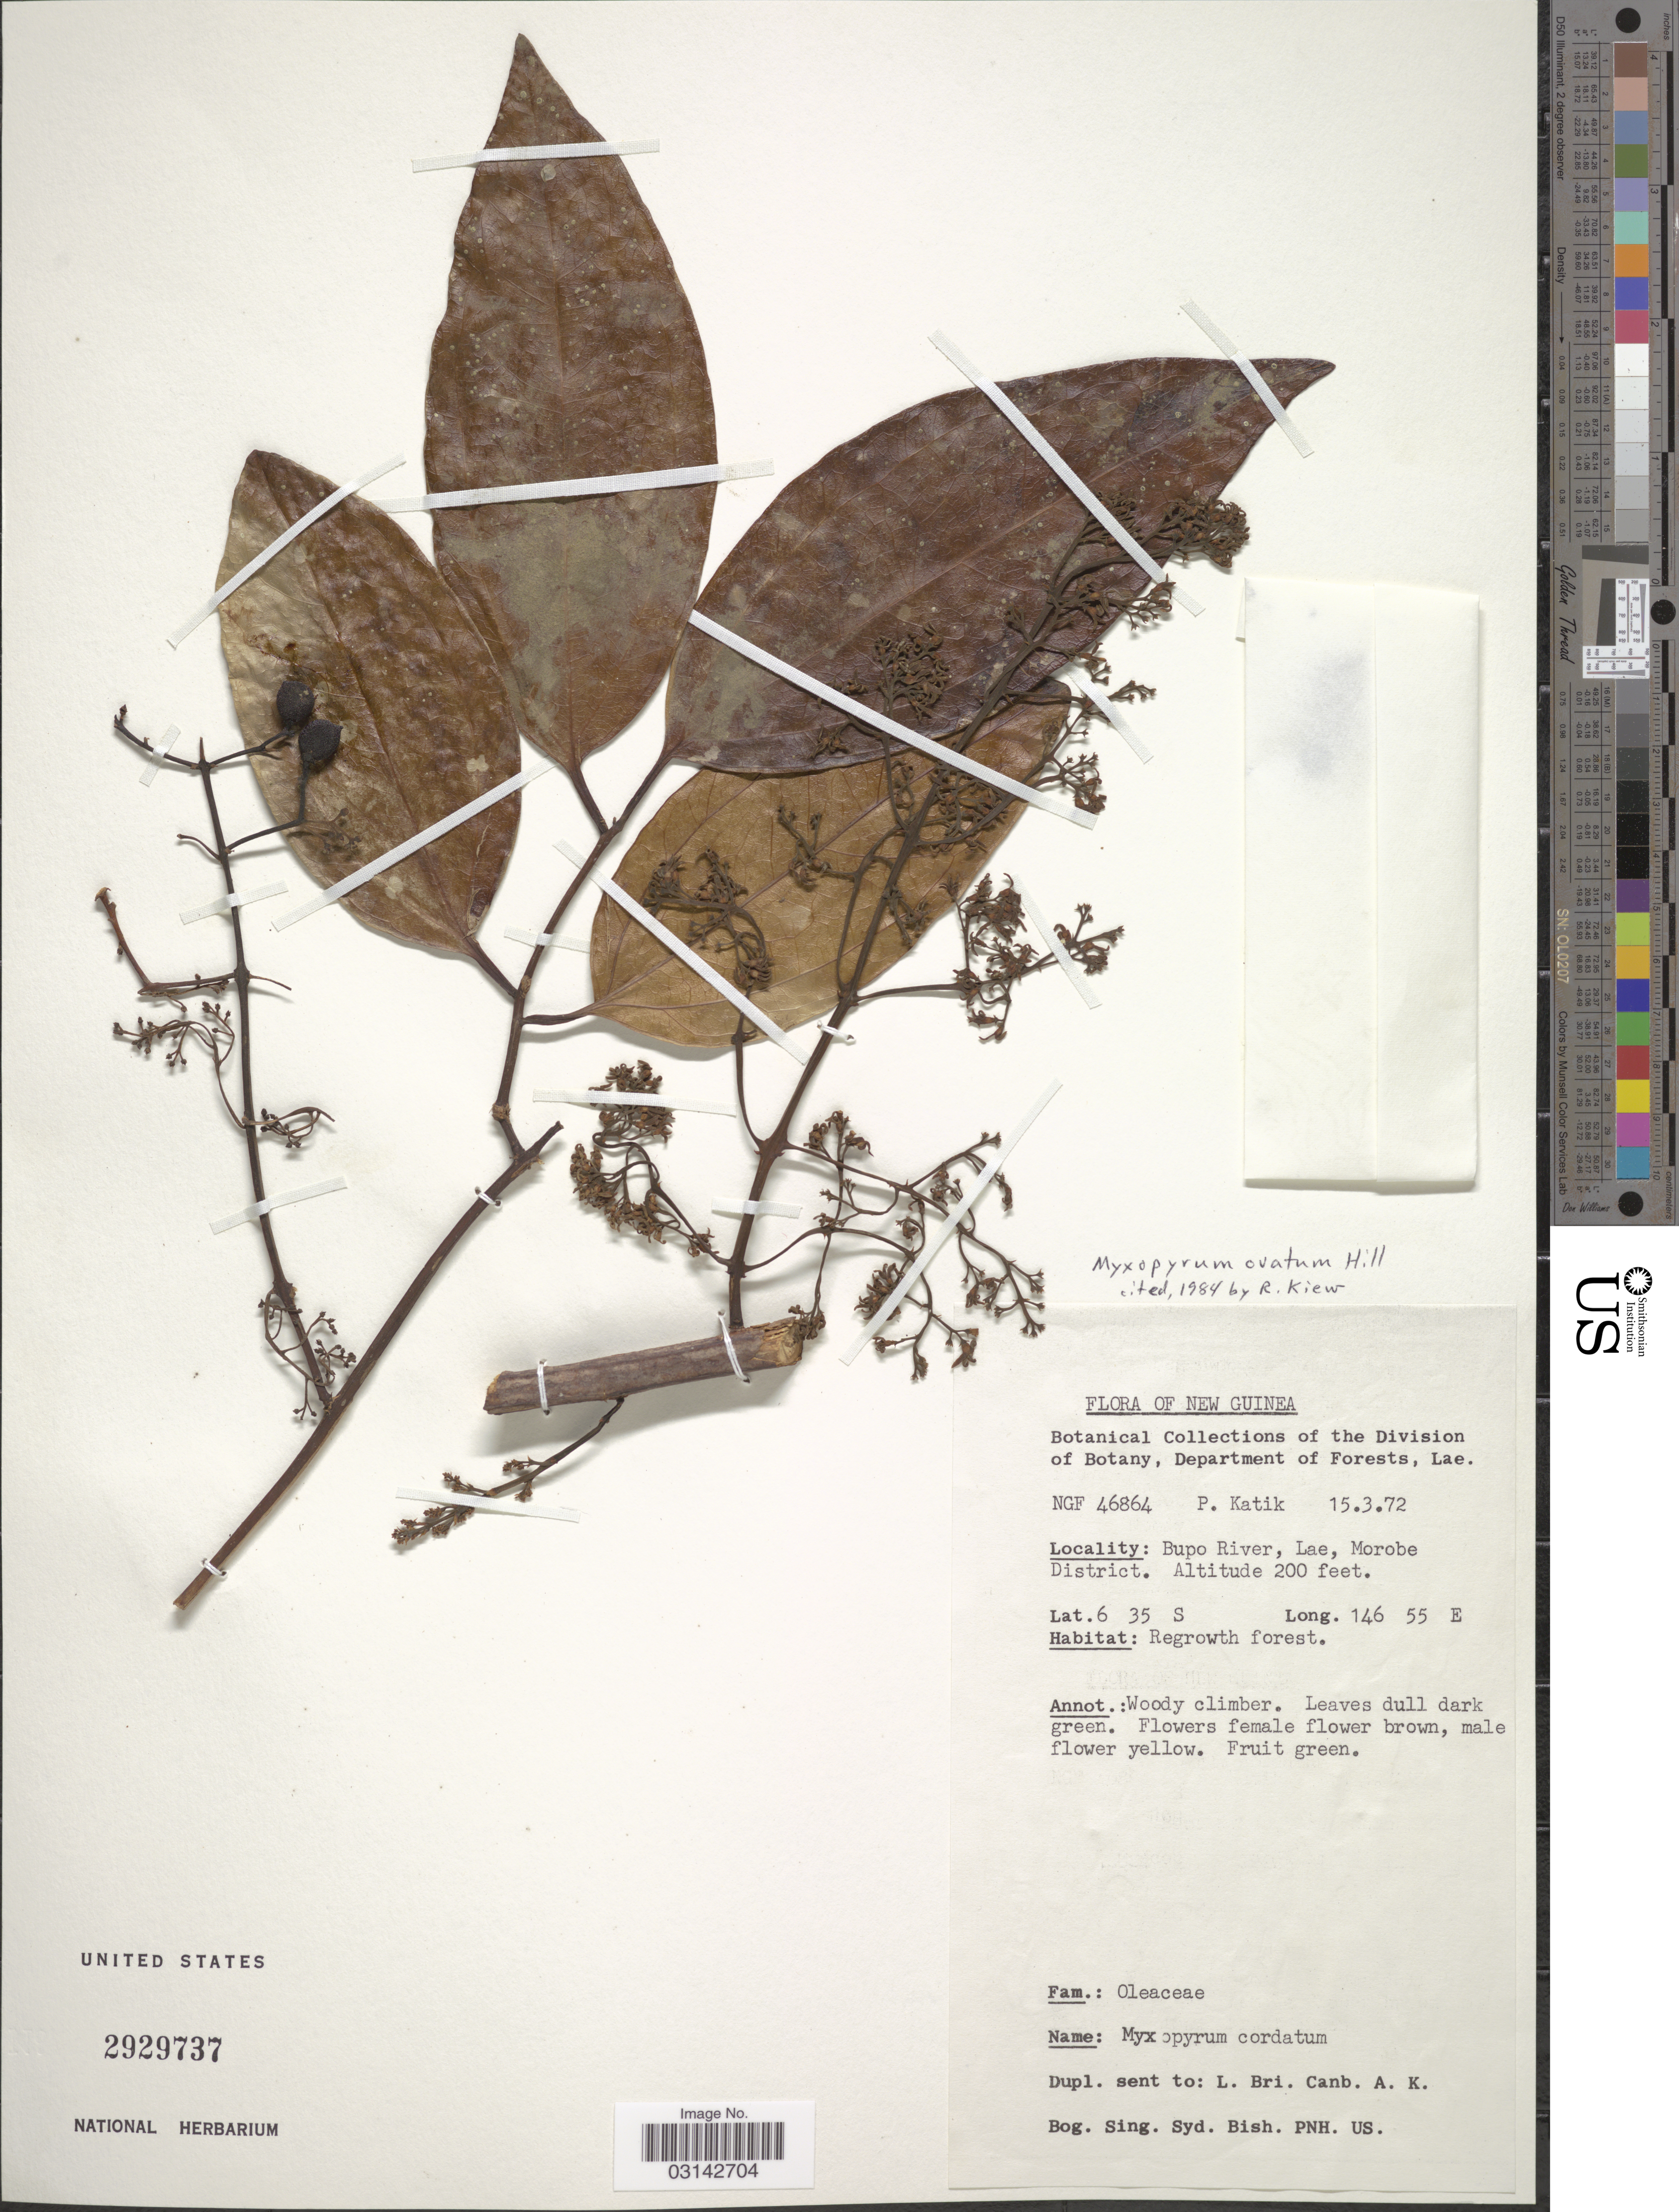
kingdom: Plantae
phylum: Tracheophyta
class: Magnoliopsida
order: Lamiales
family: Oleaceae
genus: Myxopyrum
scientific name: Myxopyrum ovatum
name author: A.W. Hill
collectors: P. Katik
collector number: NGF46864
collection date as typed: Transcribed d/m/y: 15/3/72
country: Papua New Guinea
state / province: Morobe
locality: New Guinea, Bupo River, Lae, Morobe District.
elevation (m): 61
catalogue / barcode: US 2929737